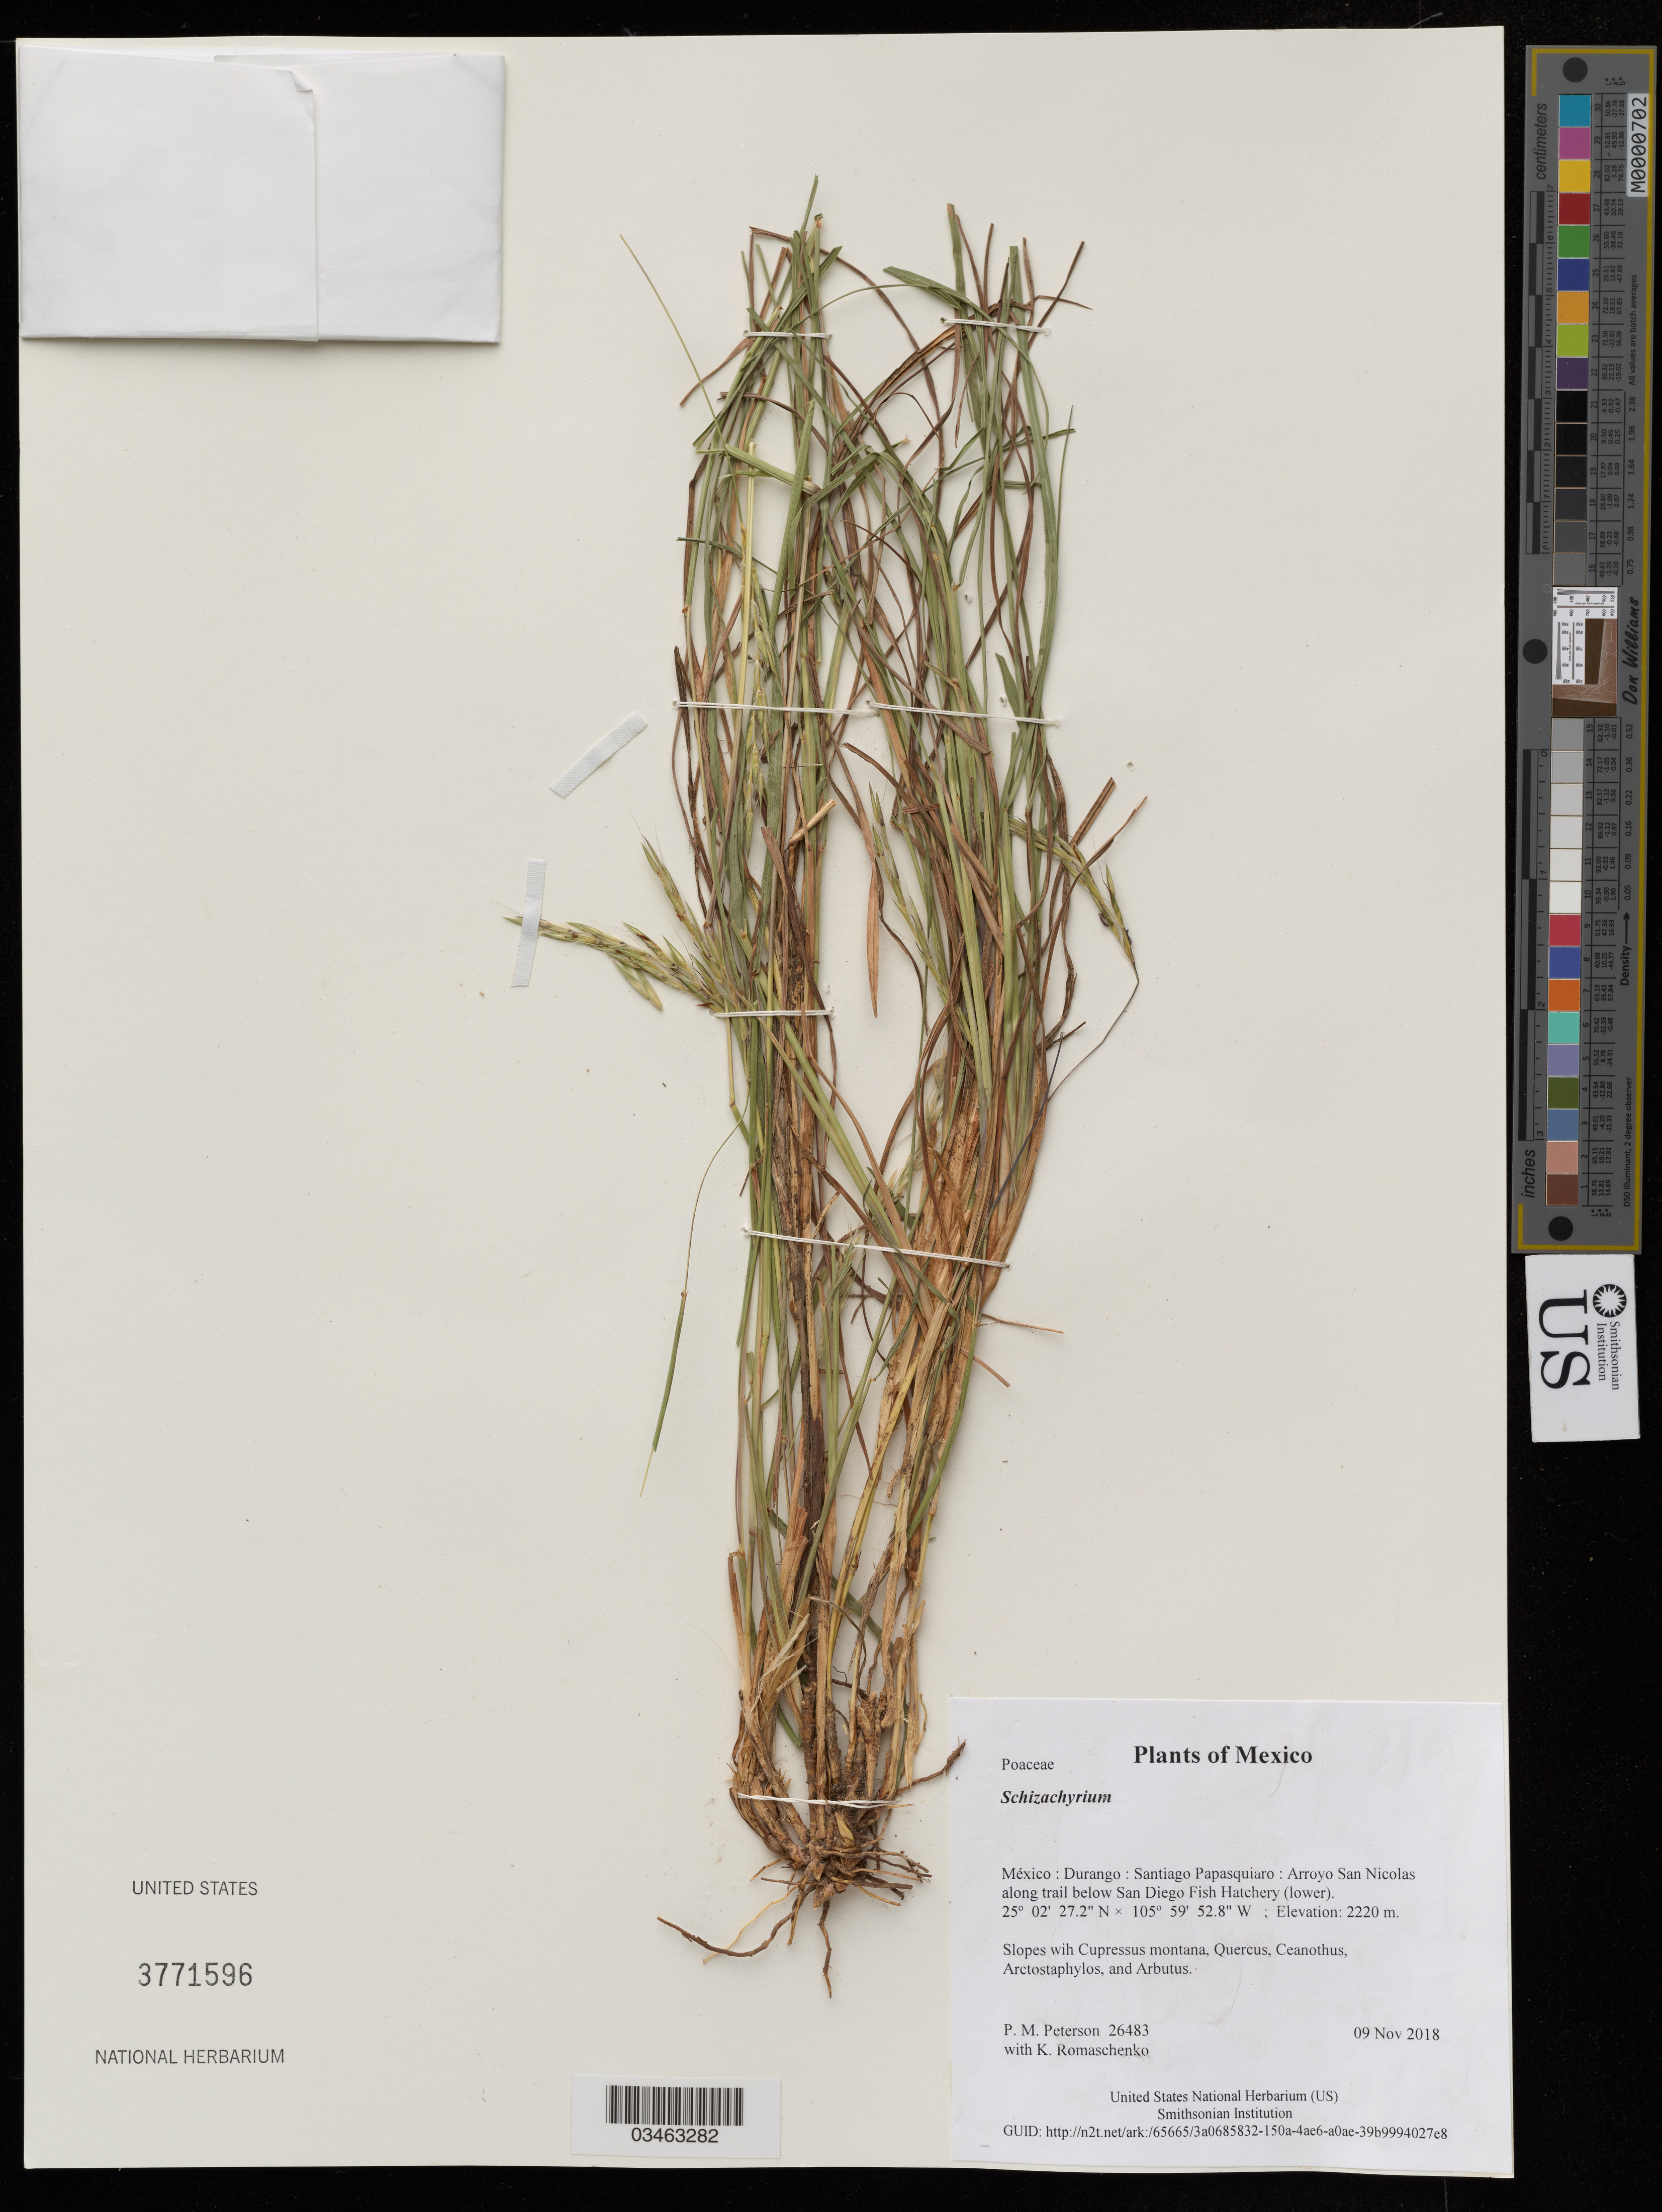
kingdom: Plantae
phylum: Tracheophyta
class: Liliopsida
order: Poales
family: Poaceae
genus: Schizachyrium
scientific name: Schizachyrium sp.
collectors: P. M. Peterson & K. Romaschenko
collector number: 26483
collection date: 2018-11-09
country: México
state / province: Durango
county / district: Santiago Papasquiaro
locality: Arroyo San Nicolas along trail below San Diego Fish Hatchery (lower)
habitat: Slopes wih Cupressus montana, Quercus, Ceanothus, Arctostaphylos, and Arbutus.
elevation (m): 2220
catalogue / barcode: US 3771596